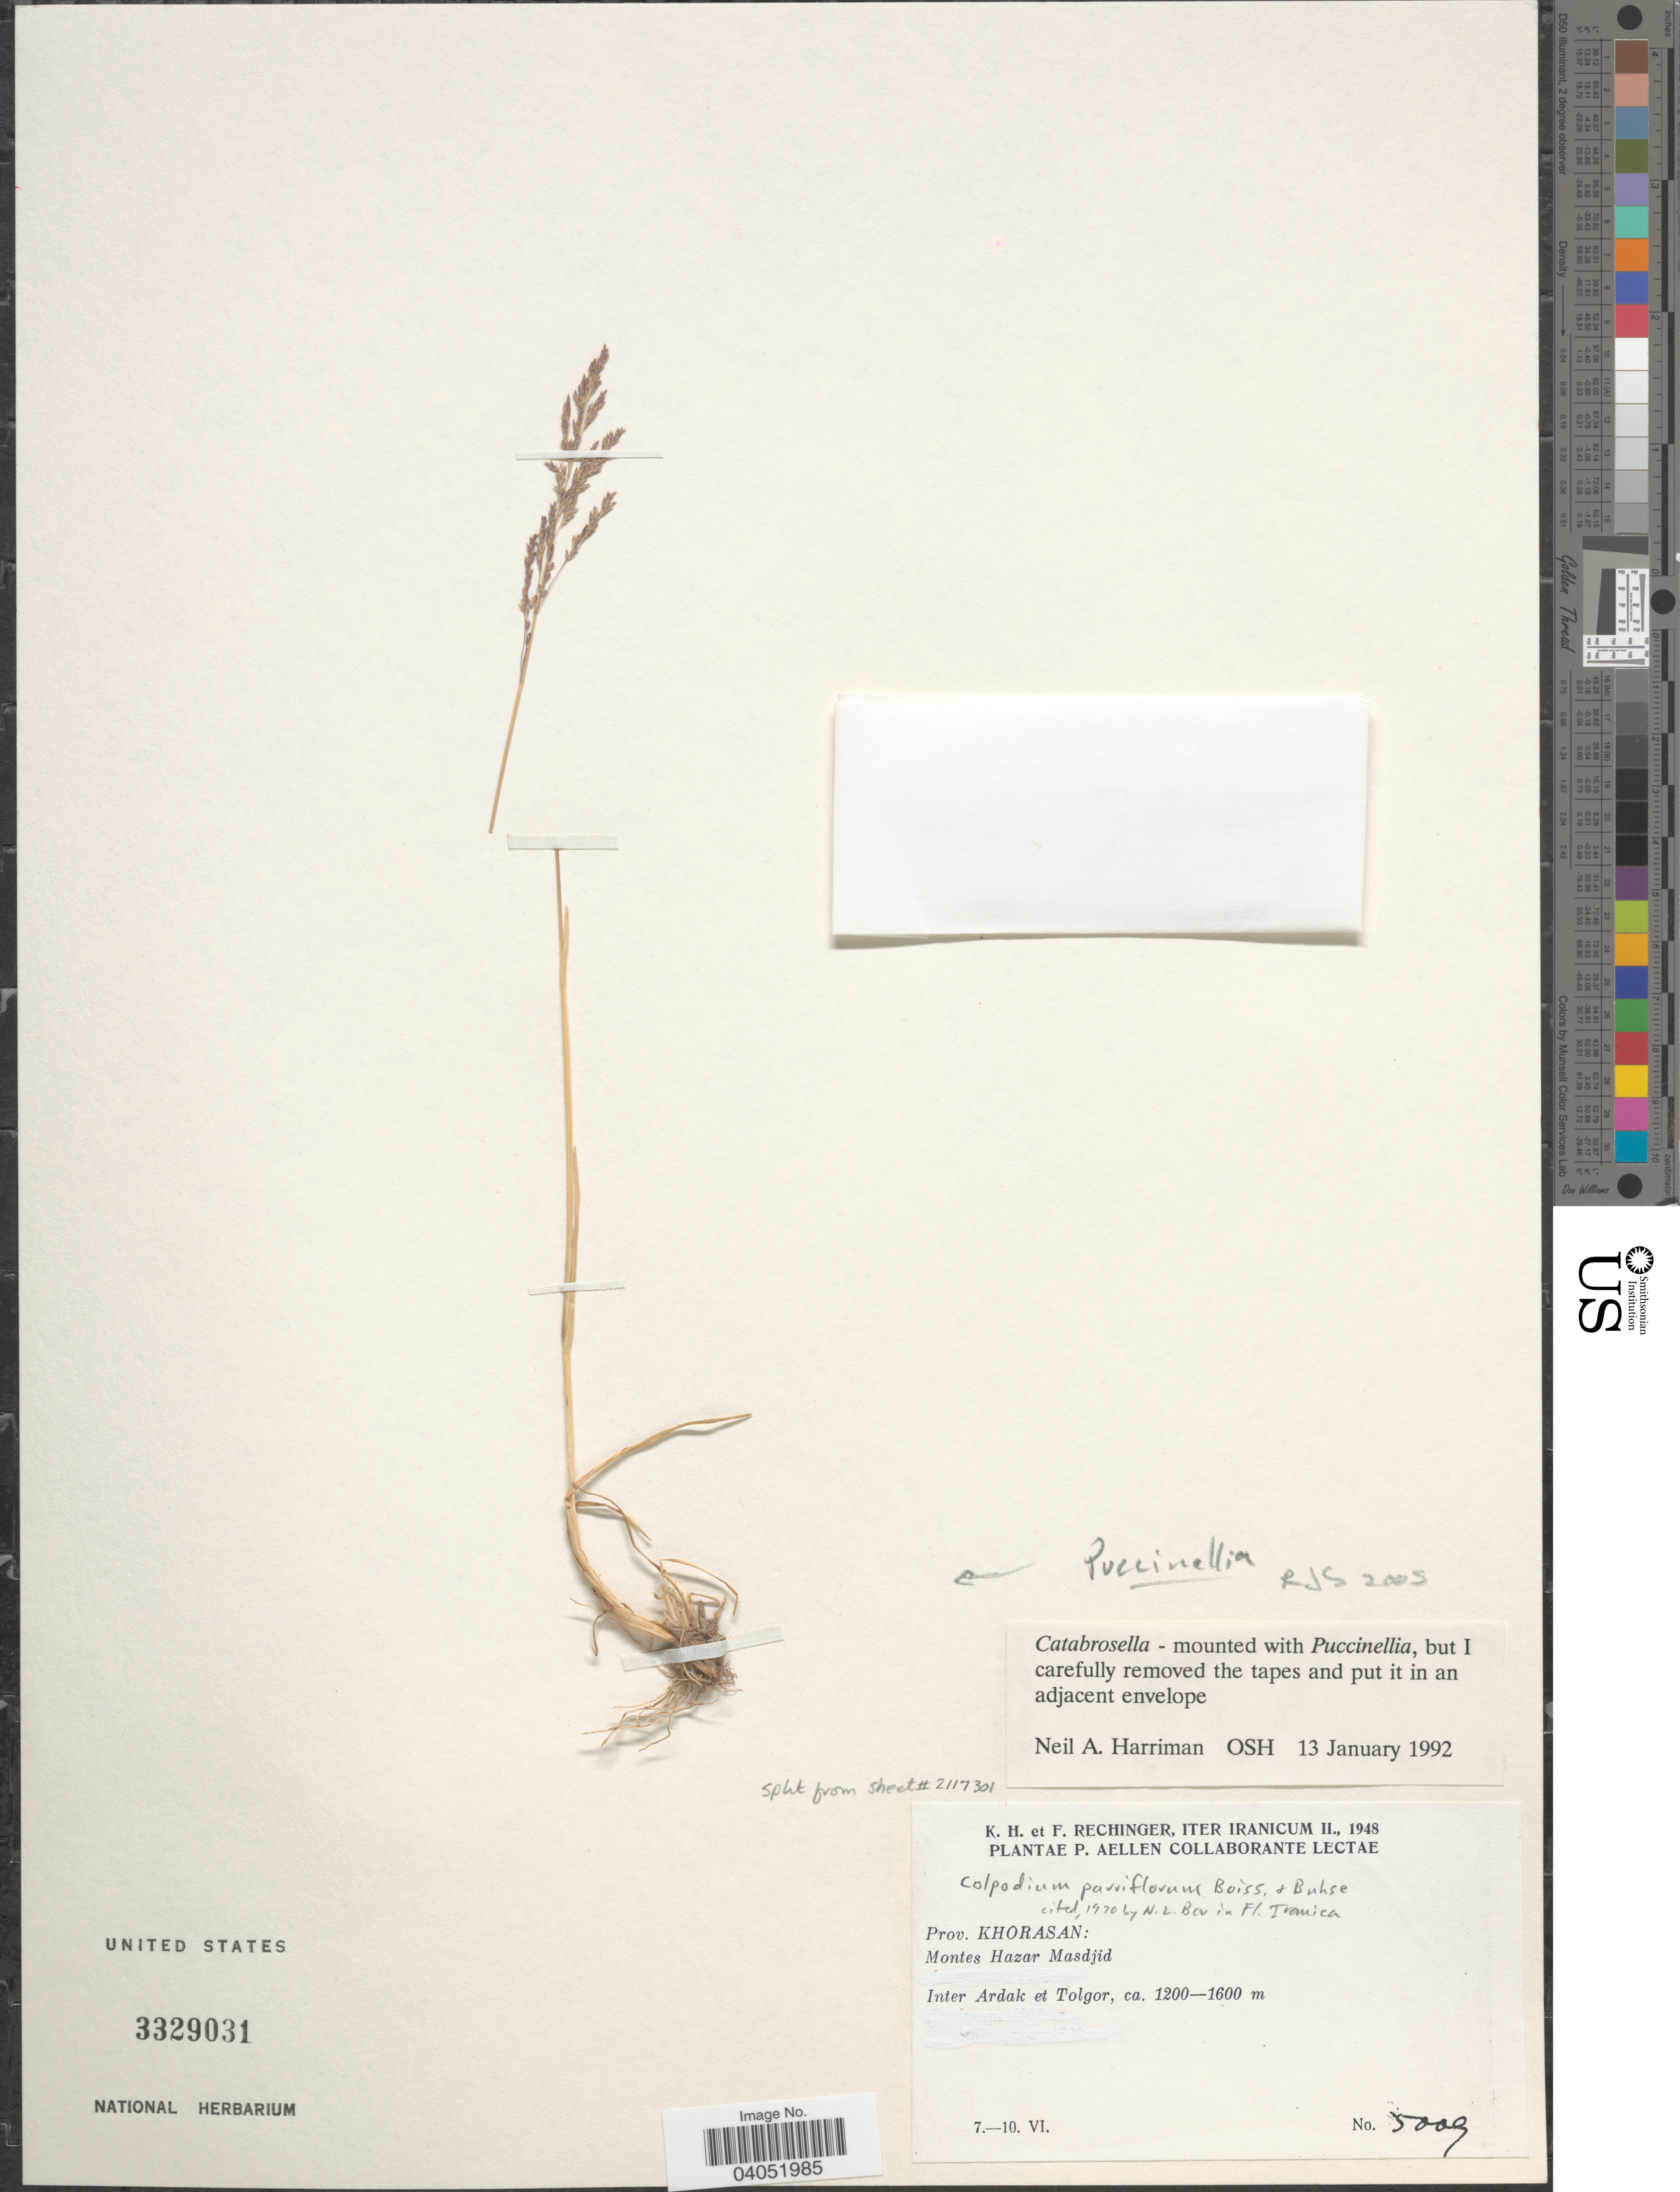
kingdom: Plantae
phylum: Tracheophyta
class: Liliopsida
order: Poales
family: Poaceae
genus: Puccinellia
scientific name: Puccinellia sp.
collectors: K. H. Rechinger & F. Rechinger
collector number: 5009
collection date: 1948-06-07/1948-06-10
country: Iran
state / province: Khorasan [obsolete]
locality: Iter Iranicum. Montes Hazar Masdjid. Inter Ardak et Tolgor.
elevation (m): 1200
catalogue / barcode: US 3329031